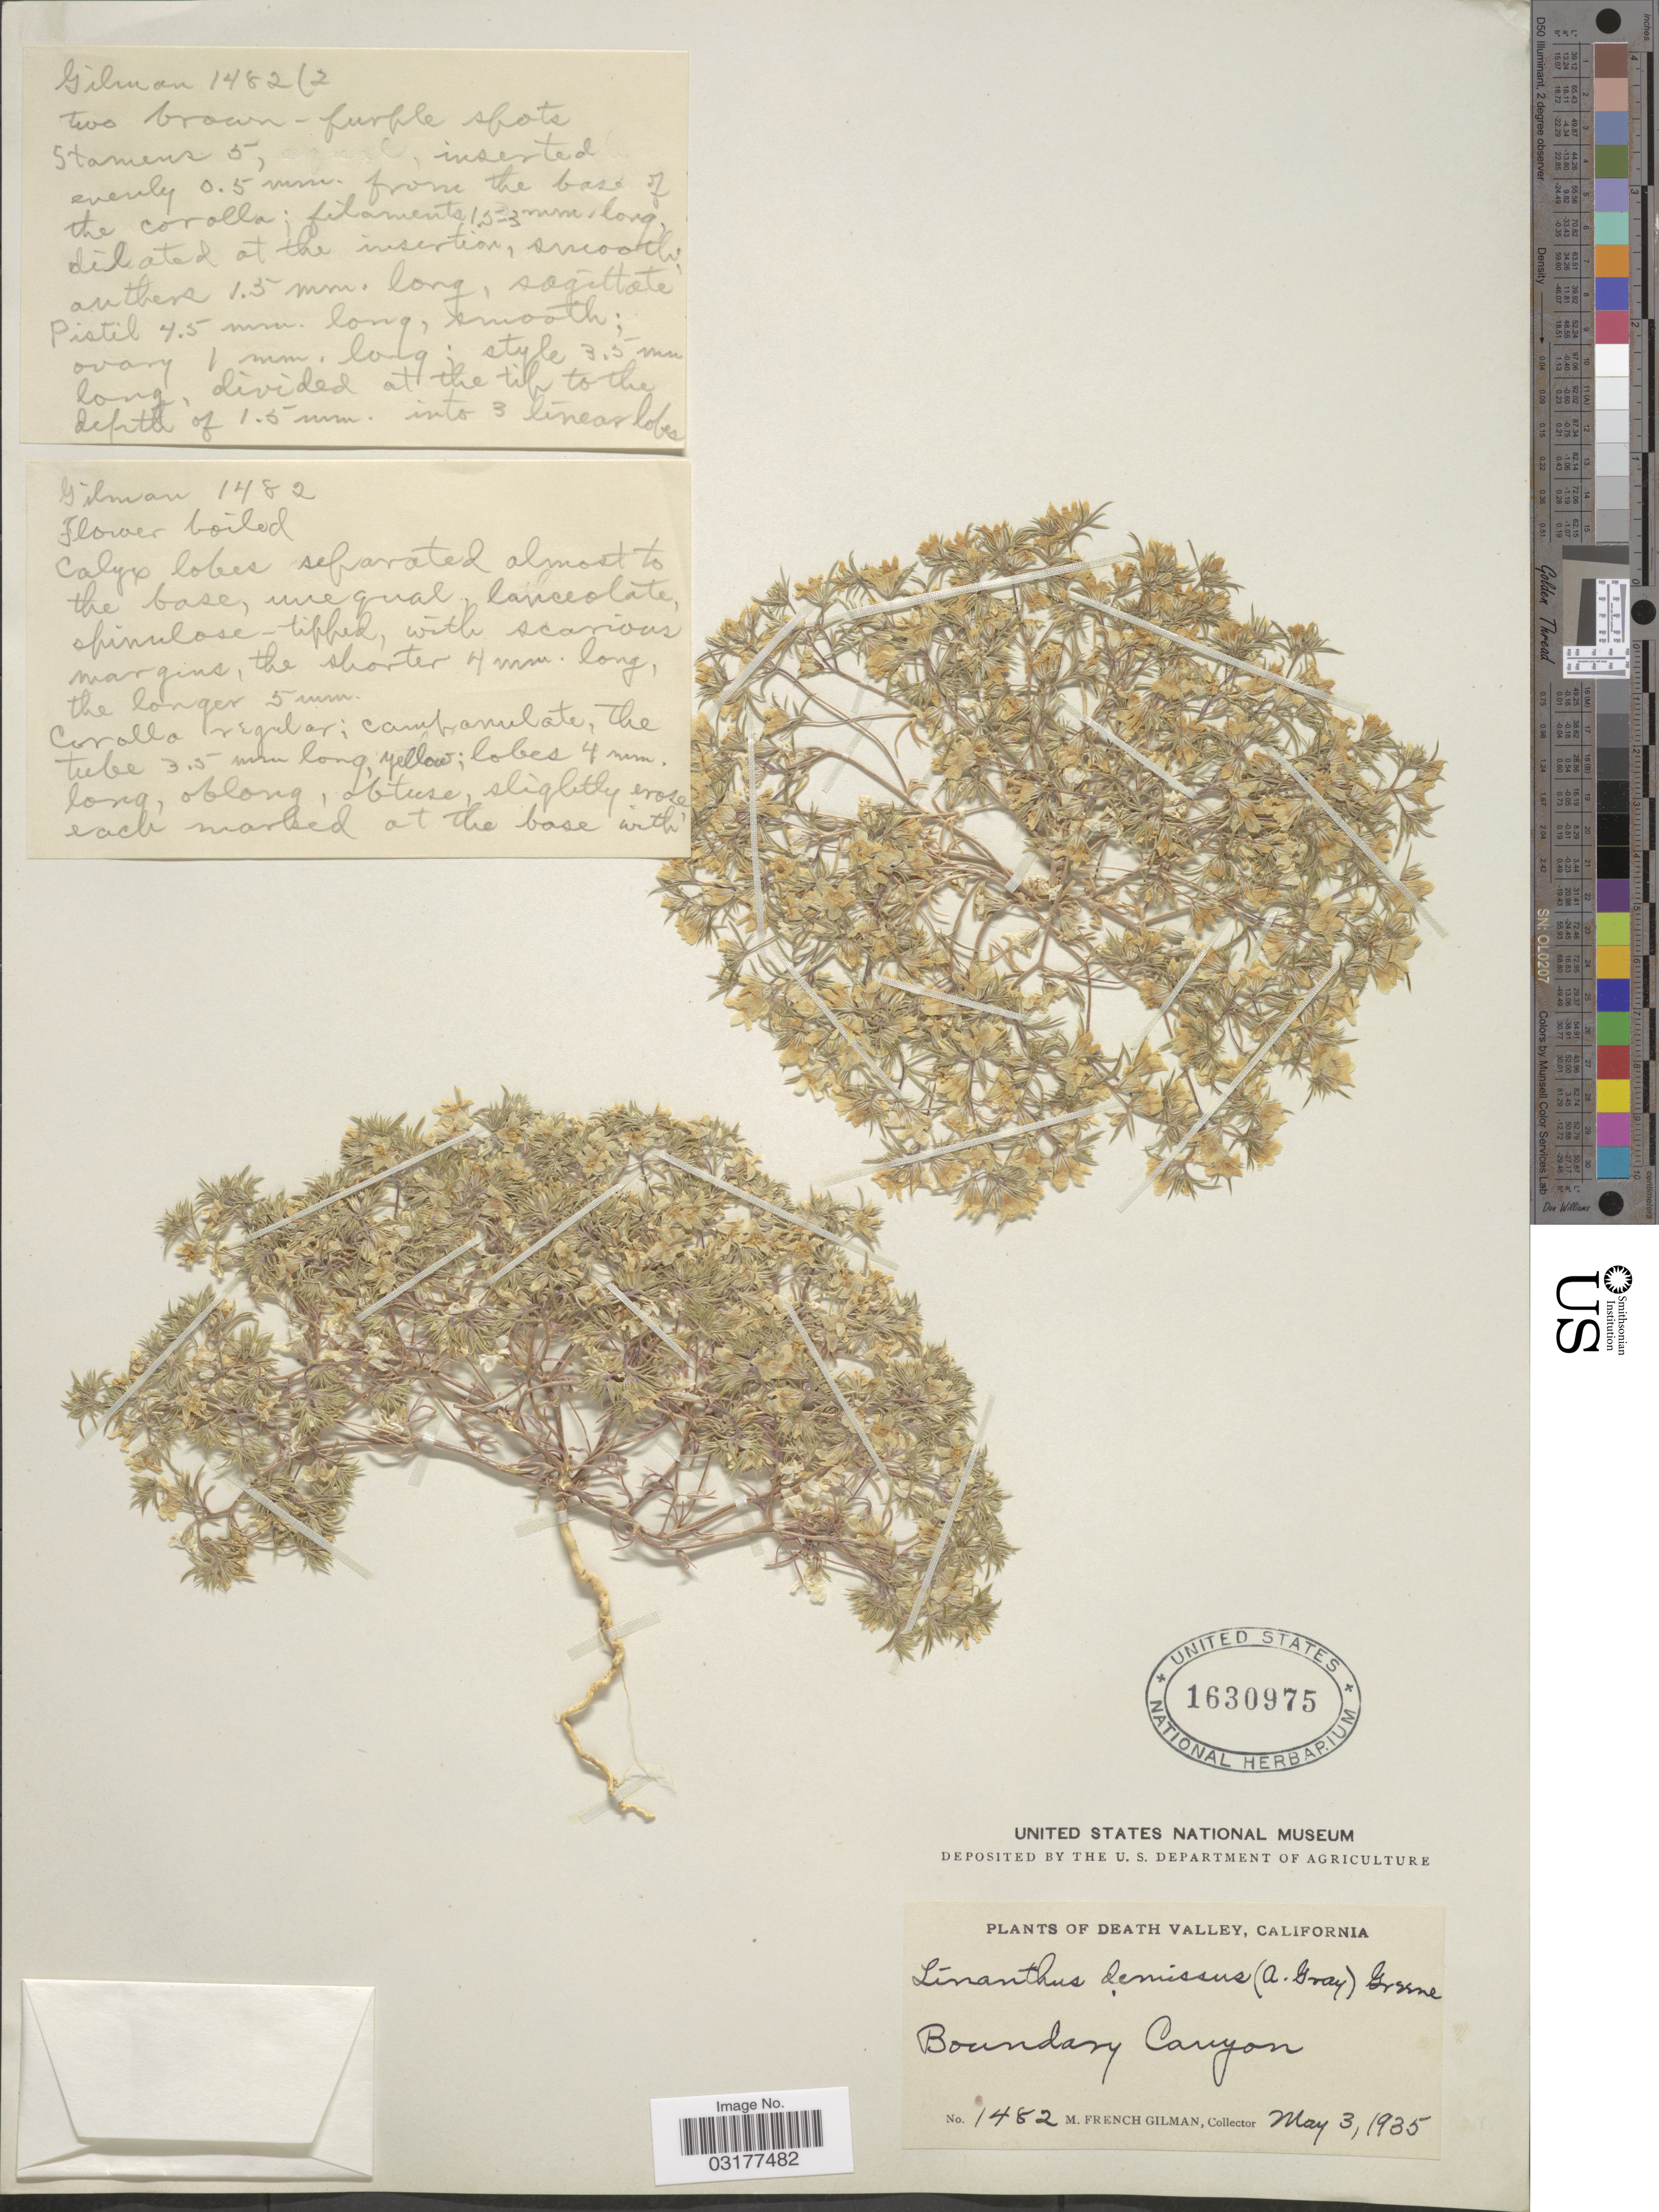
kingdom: Plantae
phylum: Tracheophyta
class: Magnoliopsida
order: Ericales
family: Polemoniaceae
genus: Linanthus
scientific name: Linanthus demissus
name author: (A. Gray) Greene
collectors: M. F. Gilman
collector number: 1482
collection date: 1935-05-03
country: United States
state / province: California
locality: Death Valley. Boundary Canyon.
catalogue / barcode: US 1630975